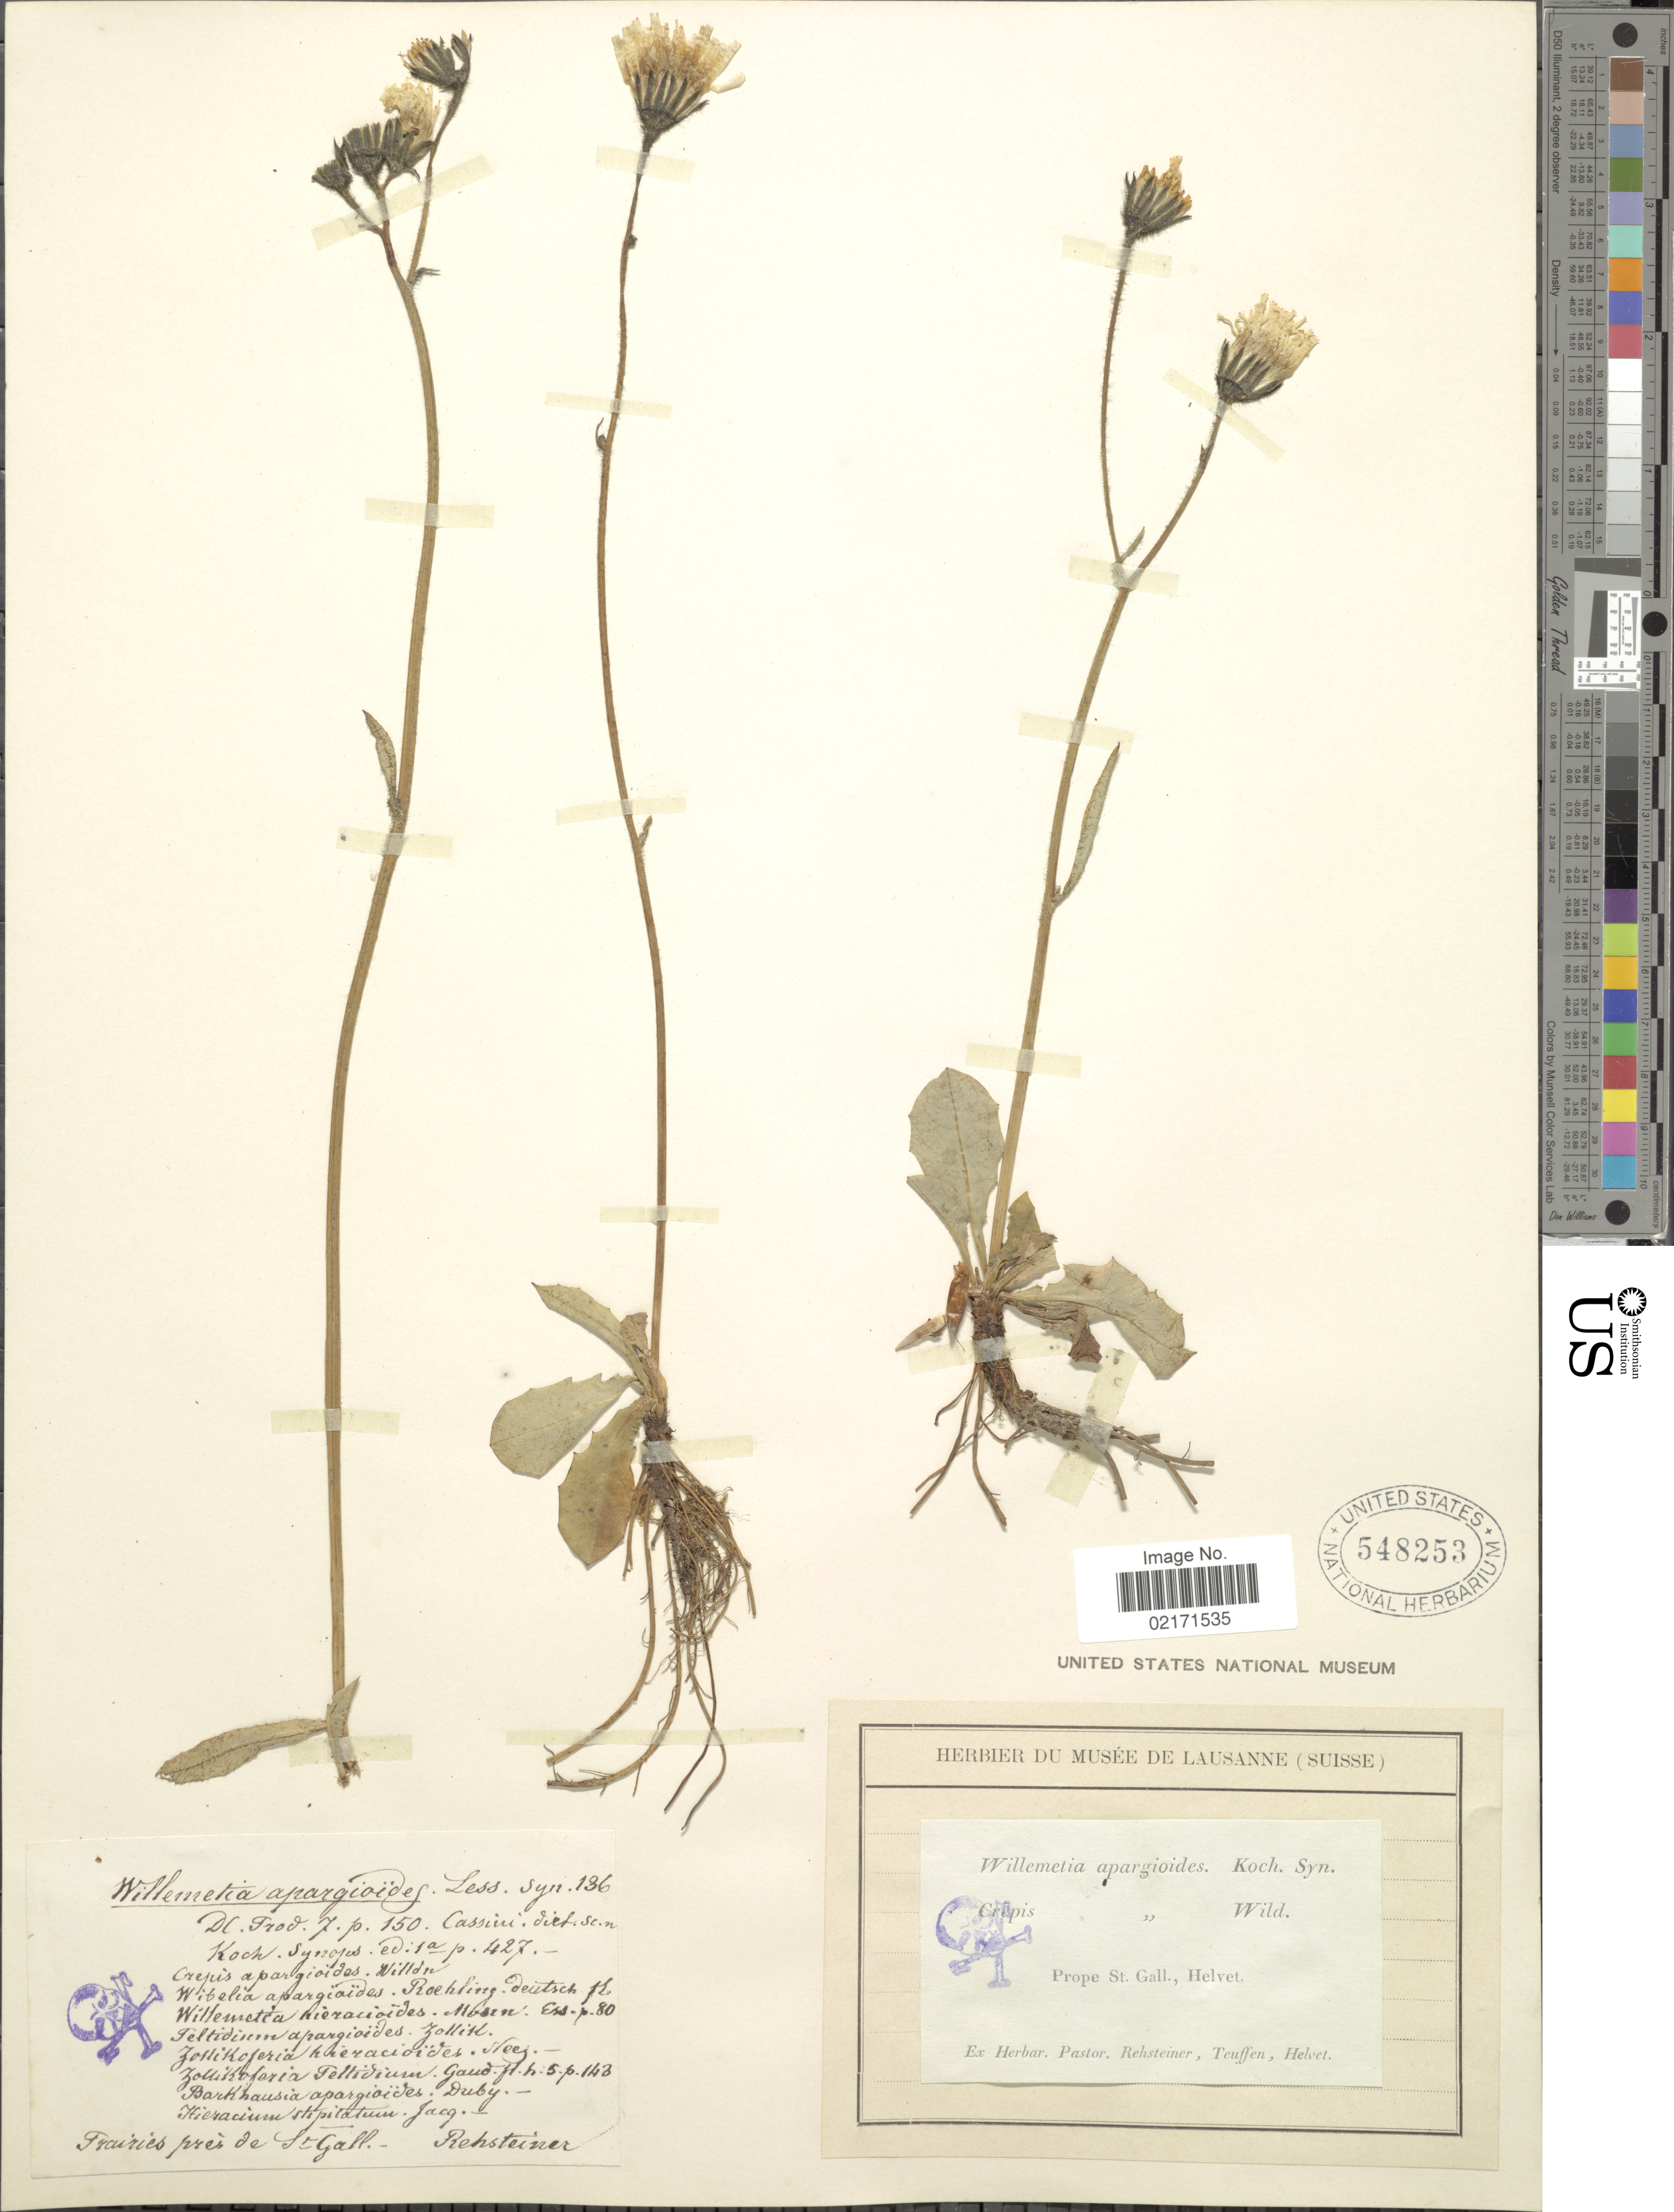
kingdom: Plantae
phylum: Tracheophyta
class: Magnoliopsida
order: Asterales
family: Asteraceae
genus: Willemetia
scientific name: Willemetia apargioides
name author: Neck. ex Rchb.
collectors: Rehsteiner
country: Switzerland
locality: Prope St. Gall., Helvet.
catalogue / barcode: US 548253